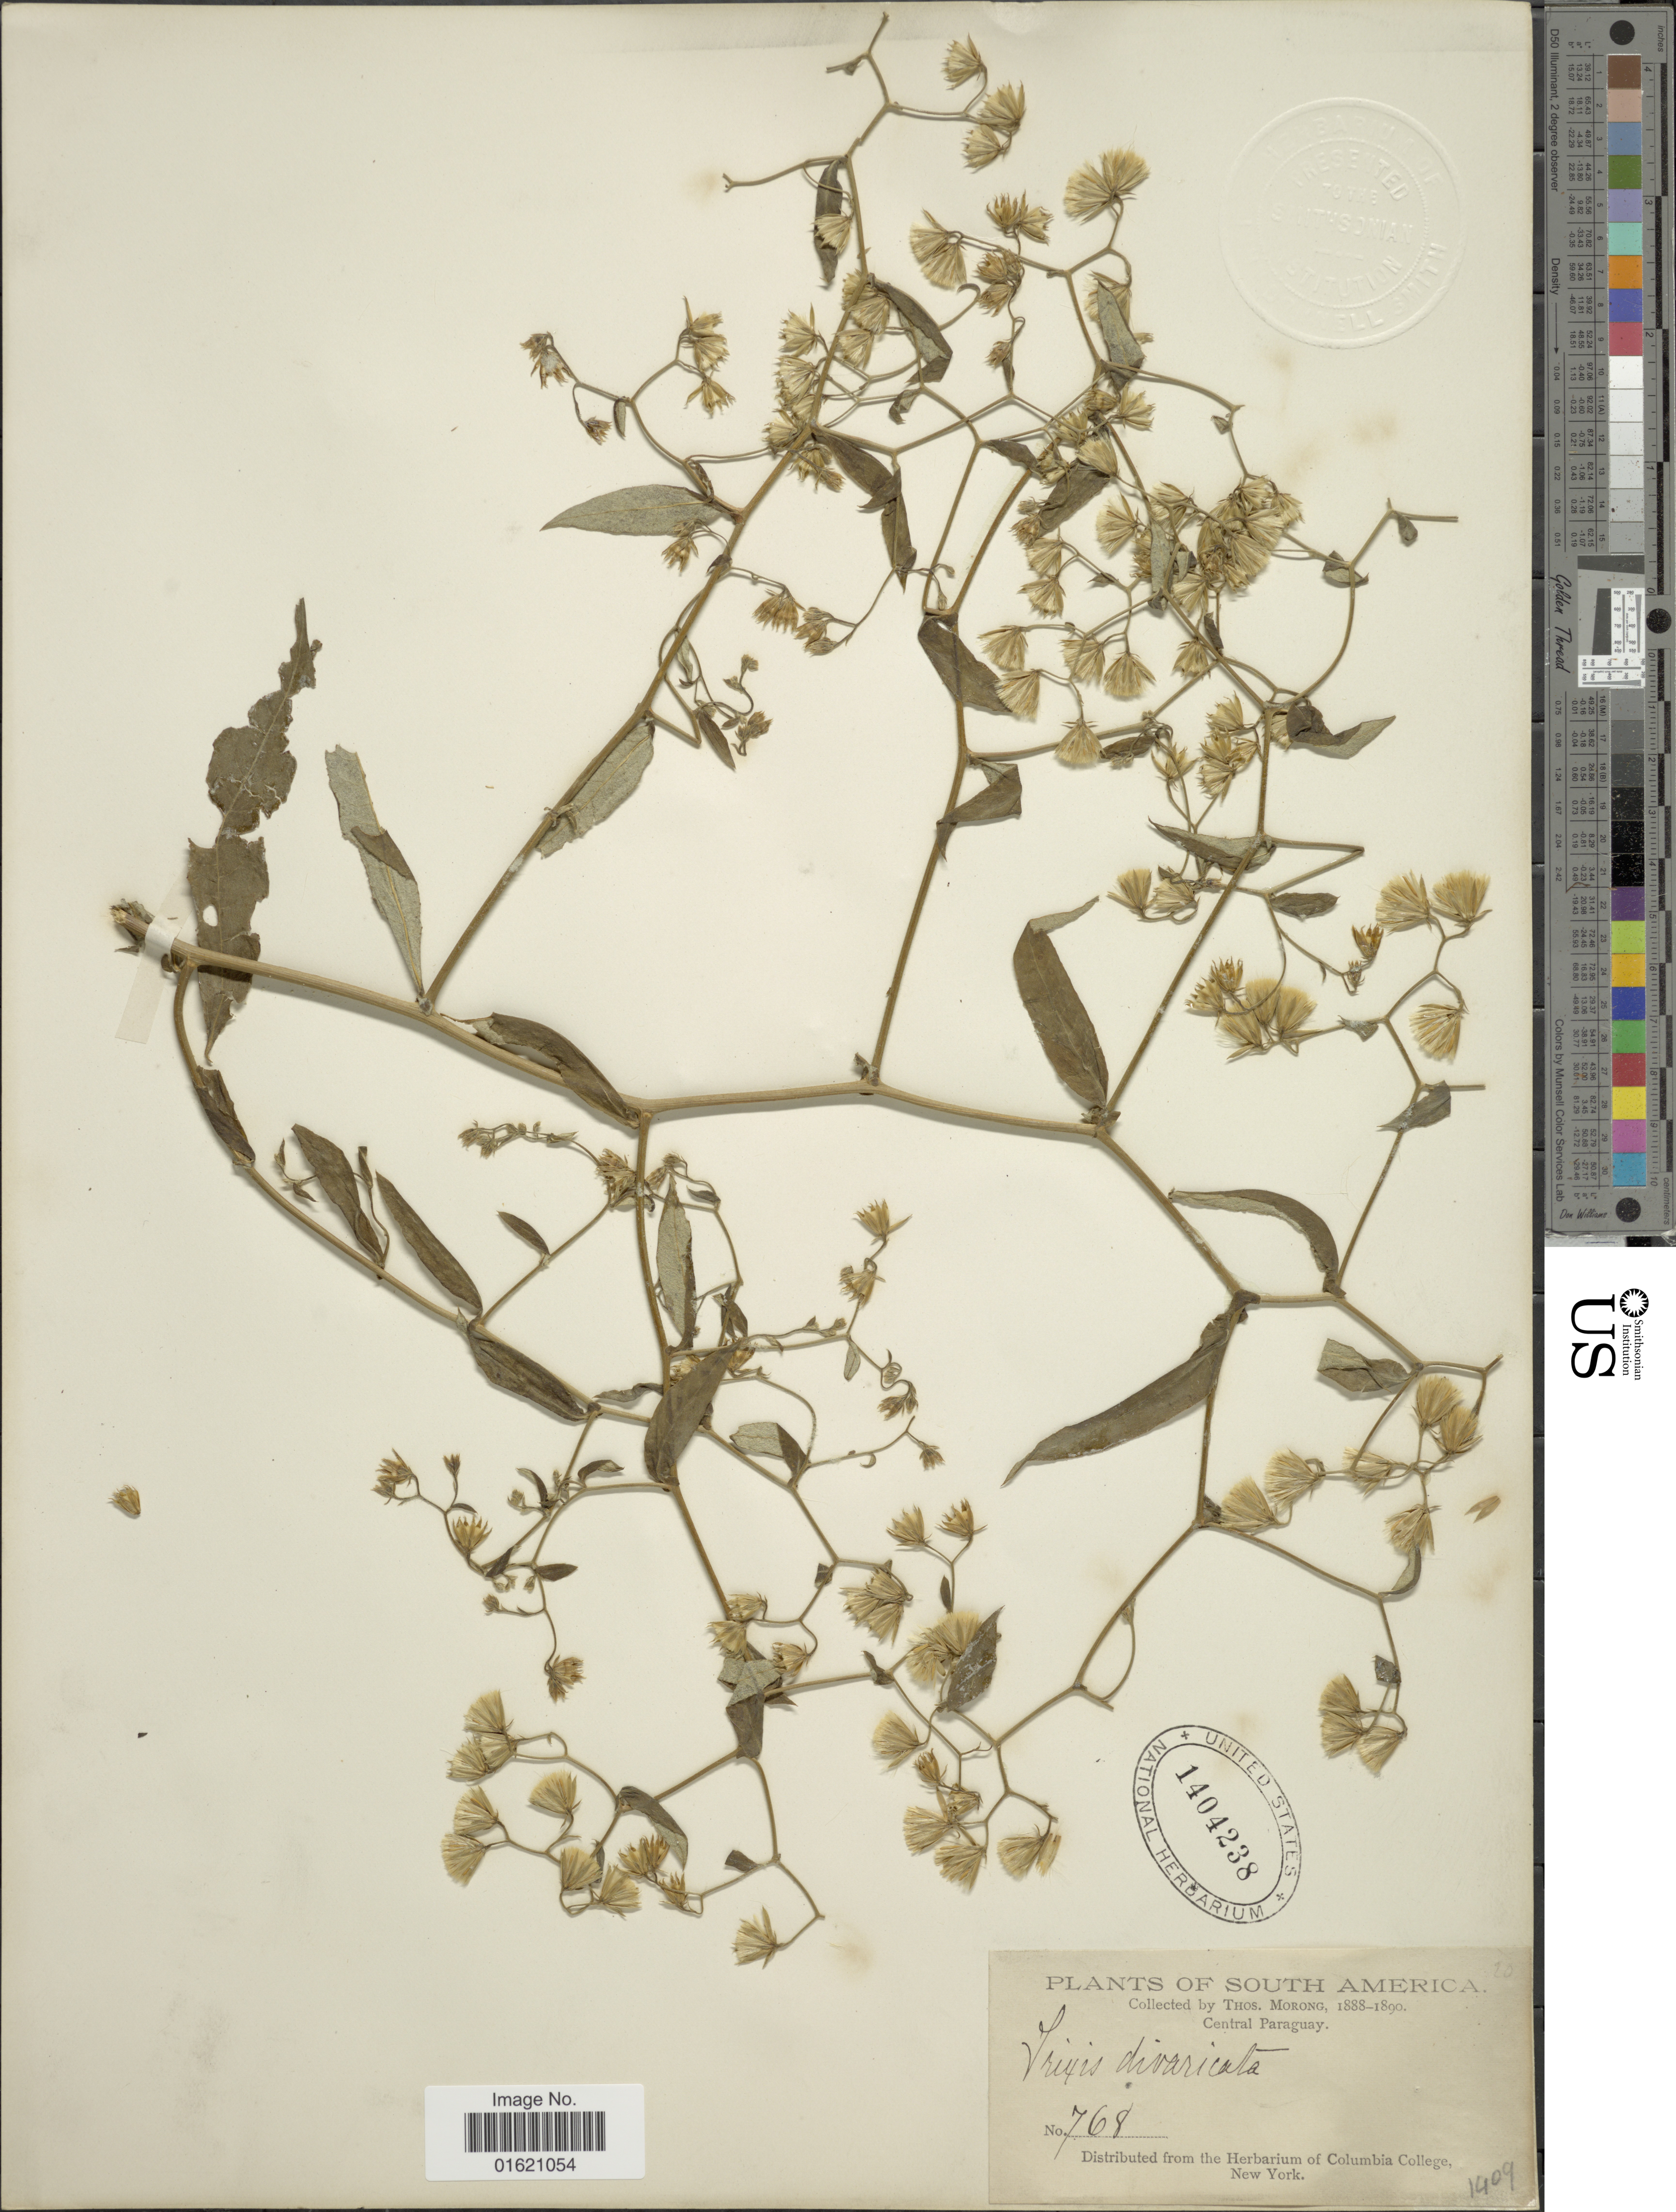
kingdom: Plantae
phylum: Tracheophyta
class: Magnoliopsida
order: Asterales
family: Asteraceae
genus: Trixis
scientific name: Trixis antimenorrhoea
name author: (Schrank) Mart. ex Kuntze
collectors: ex herb. T. Morong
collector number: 768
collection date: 1888/1890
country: Paraguay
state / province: Central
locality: South America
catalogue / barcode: US 1404238